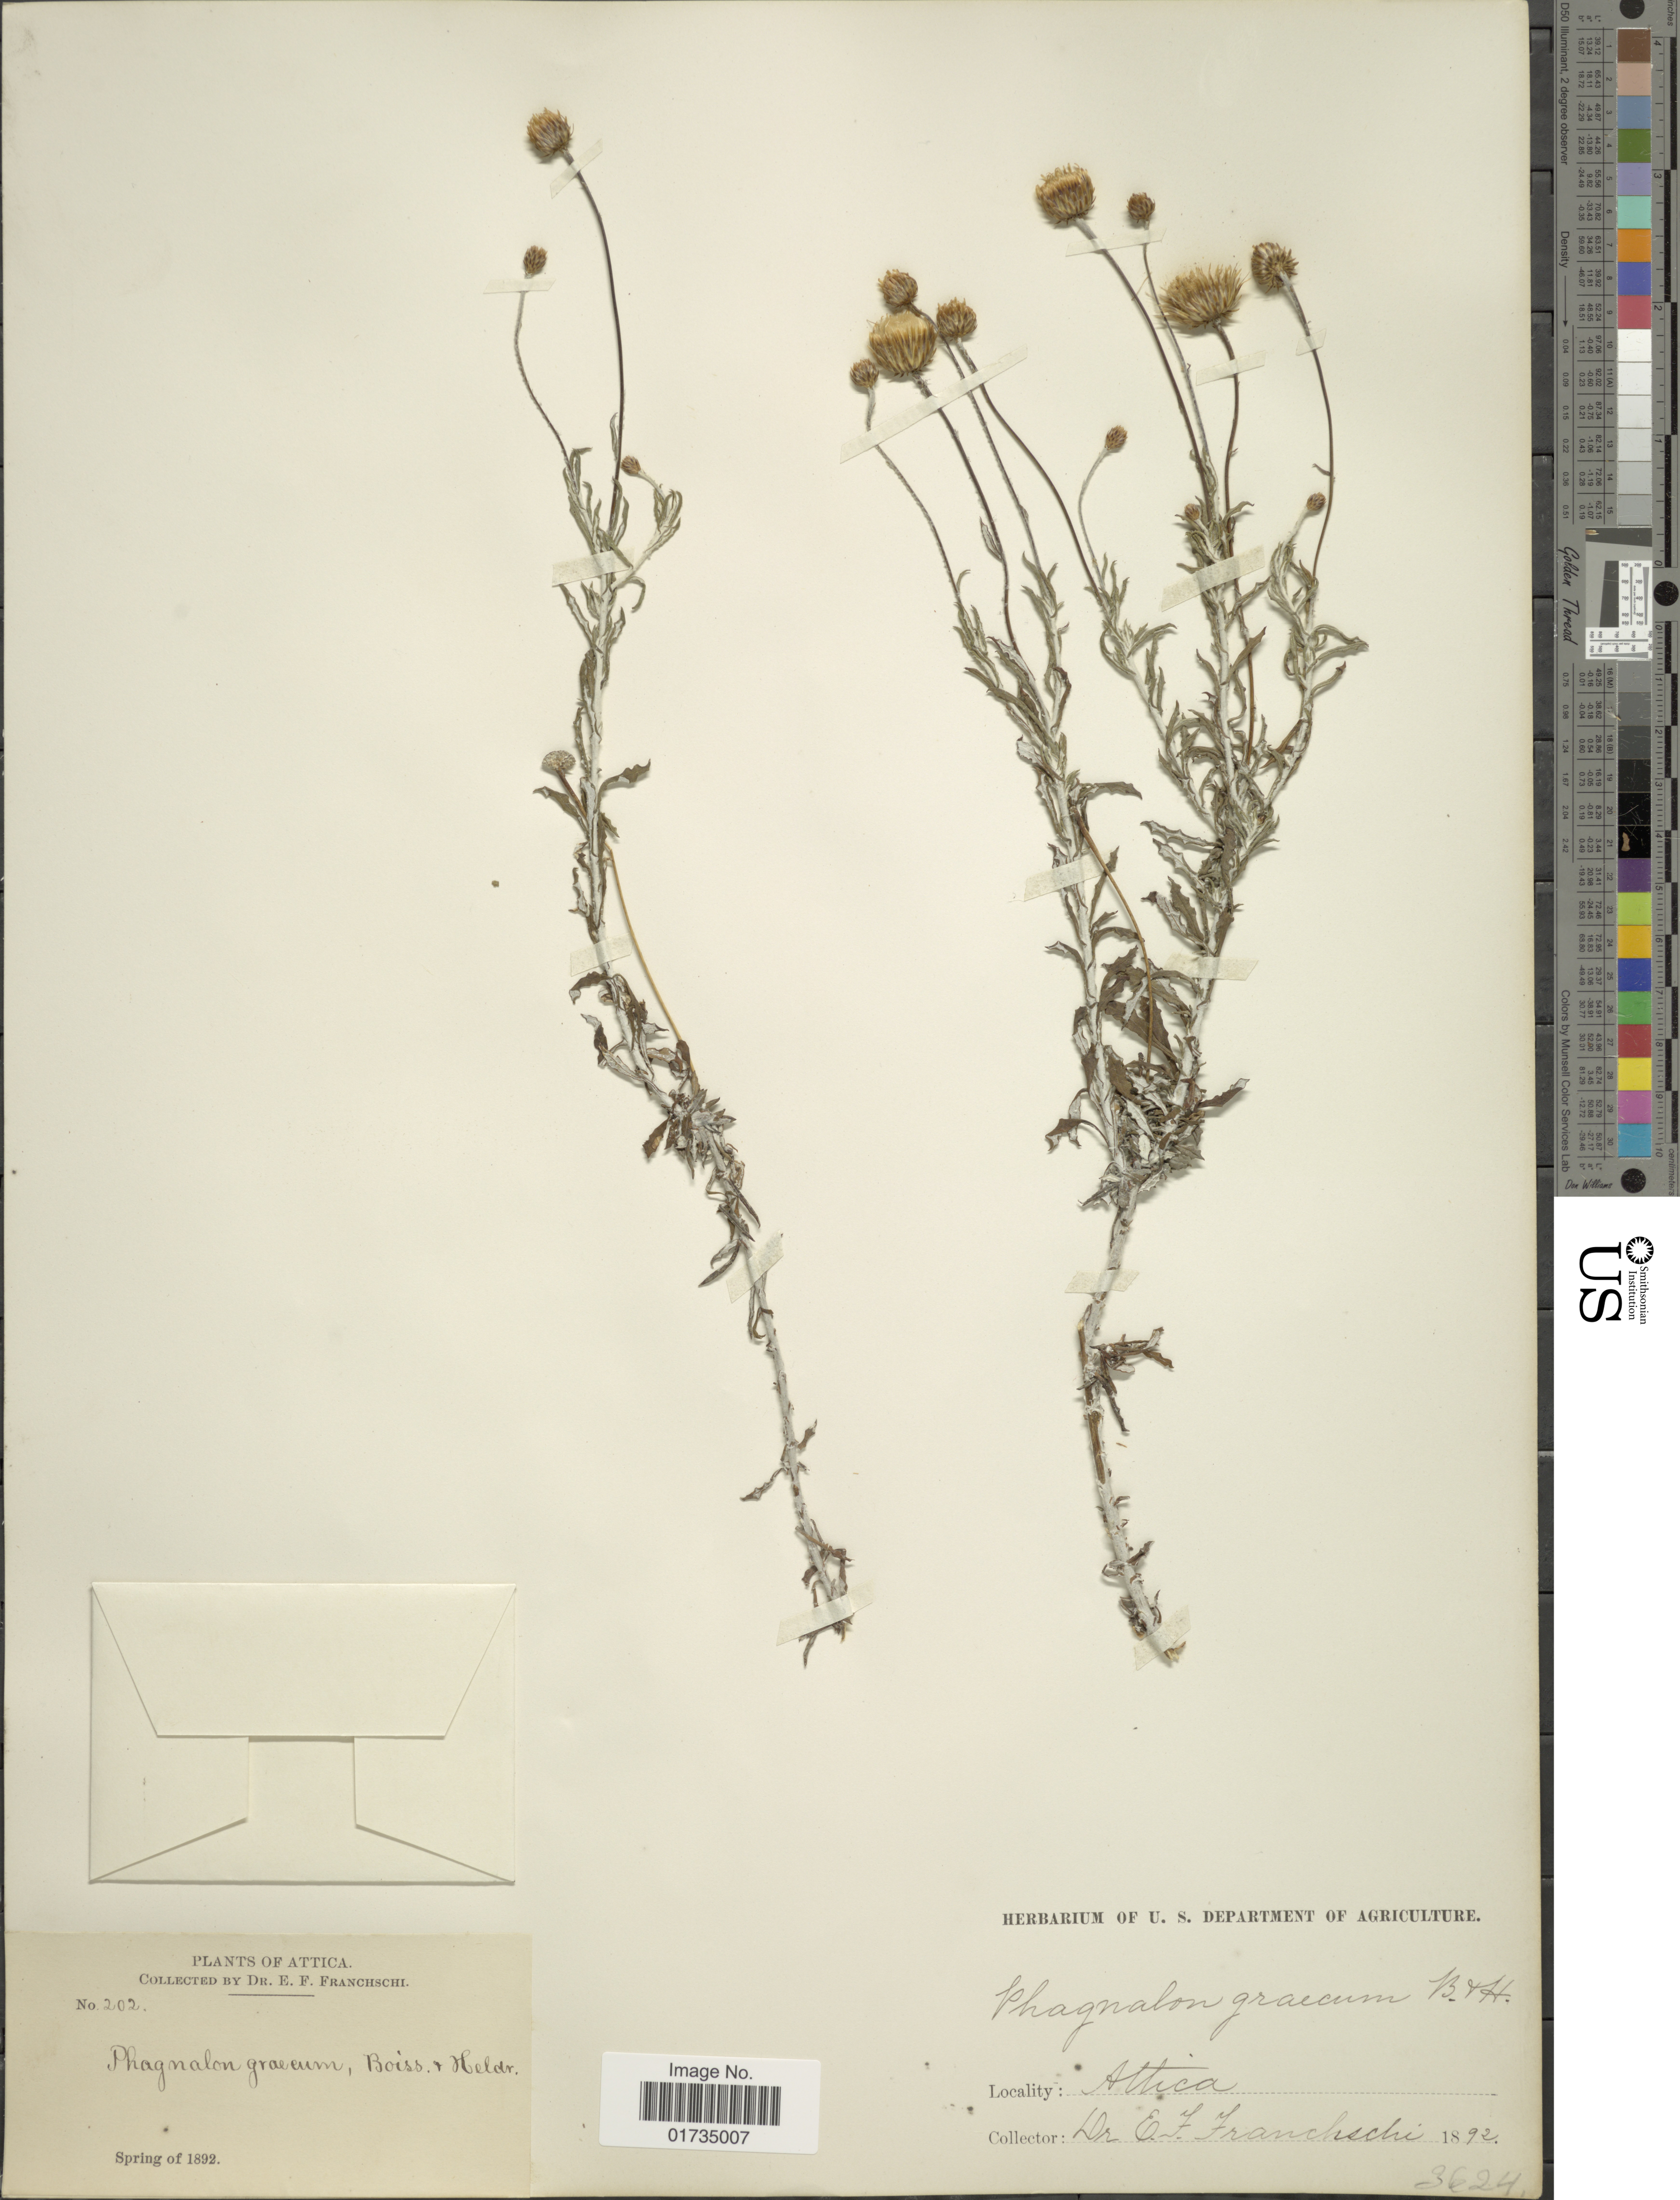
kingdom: Plantae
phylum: Tracheophyta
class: Magnoliopsida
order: Asterales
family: Asteraceae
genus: Phagnalon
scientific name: Phagnalon graecum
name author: Boiss. & Heldr.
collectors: E. Franchschi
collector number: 202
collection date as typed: Spring 1892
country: Greece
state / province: Attica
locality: Attica.